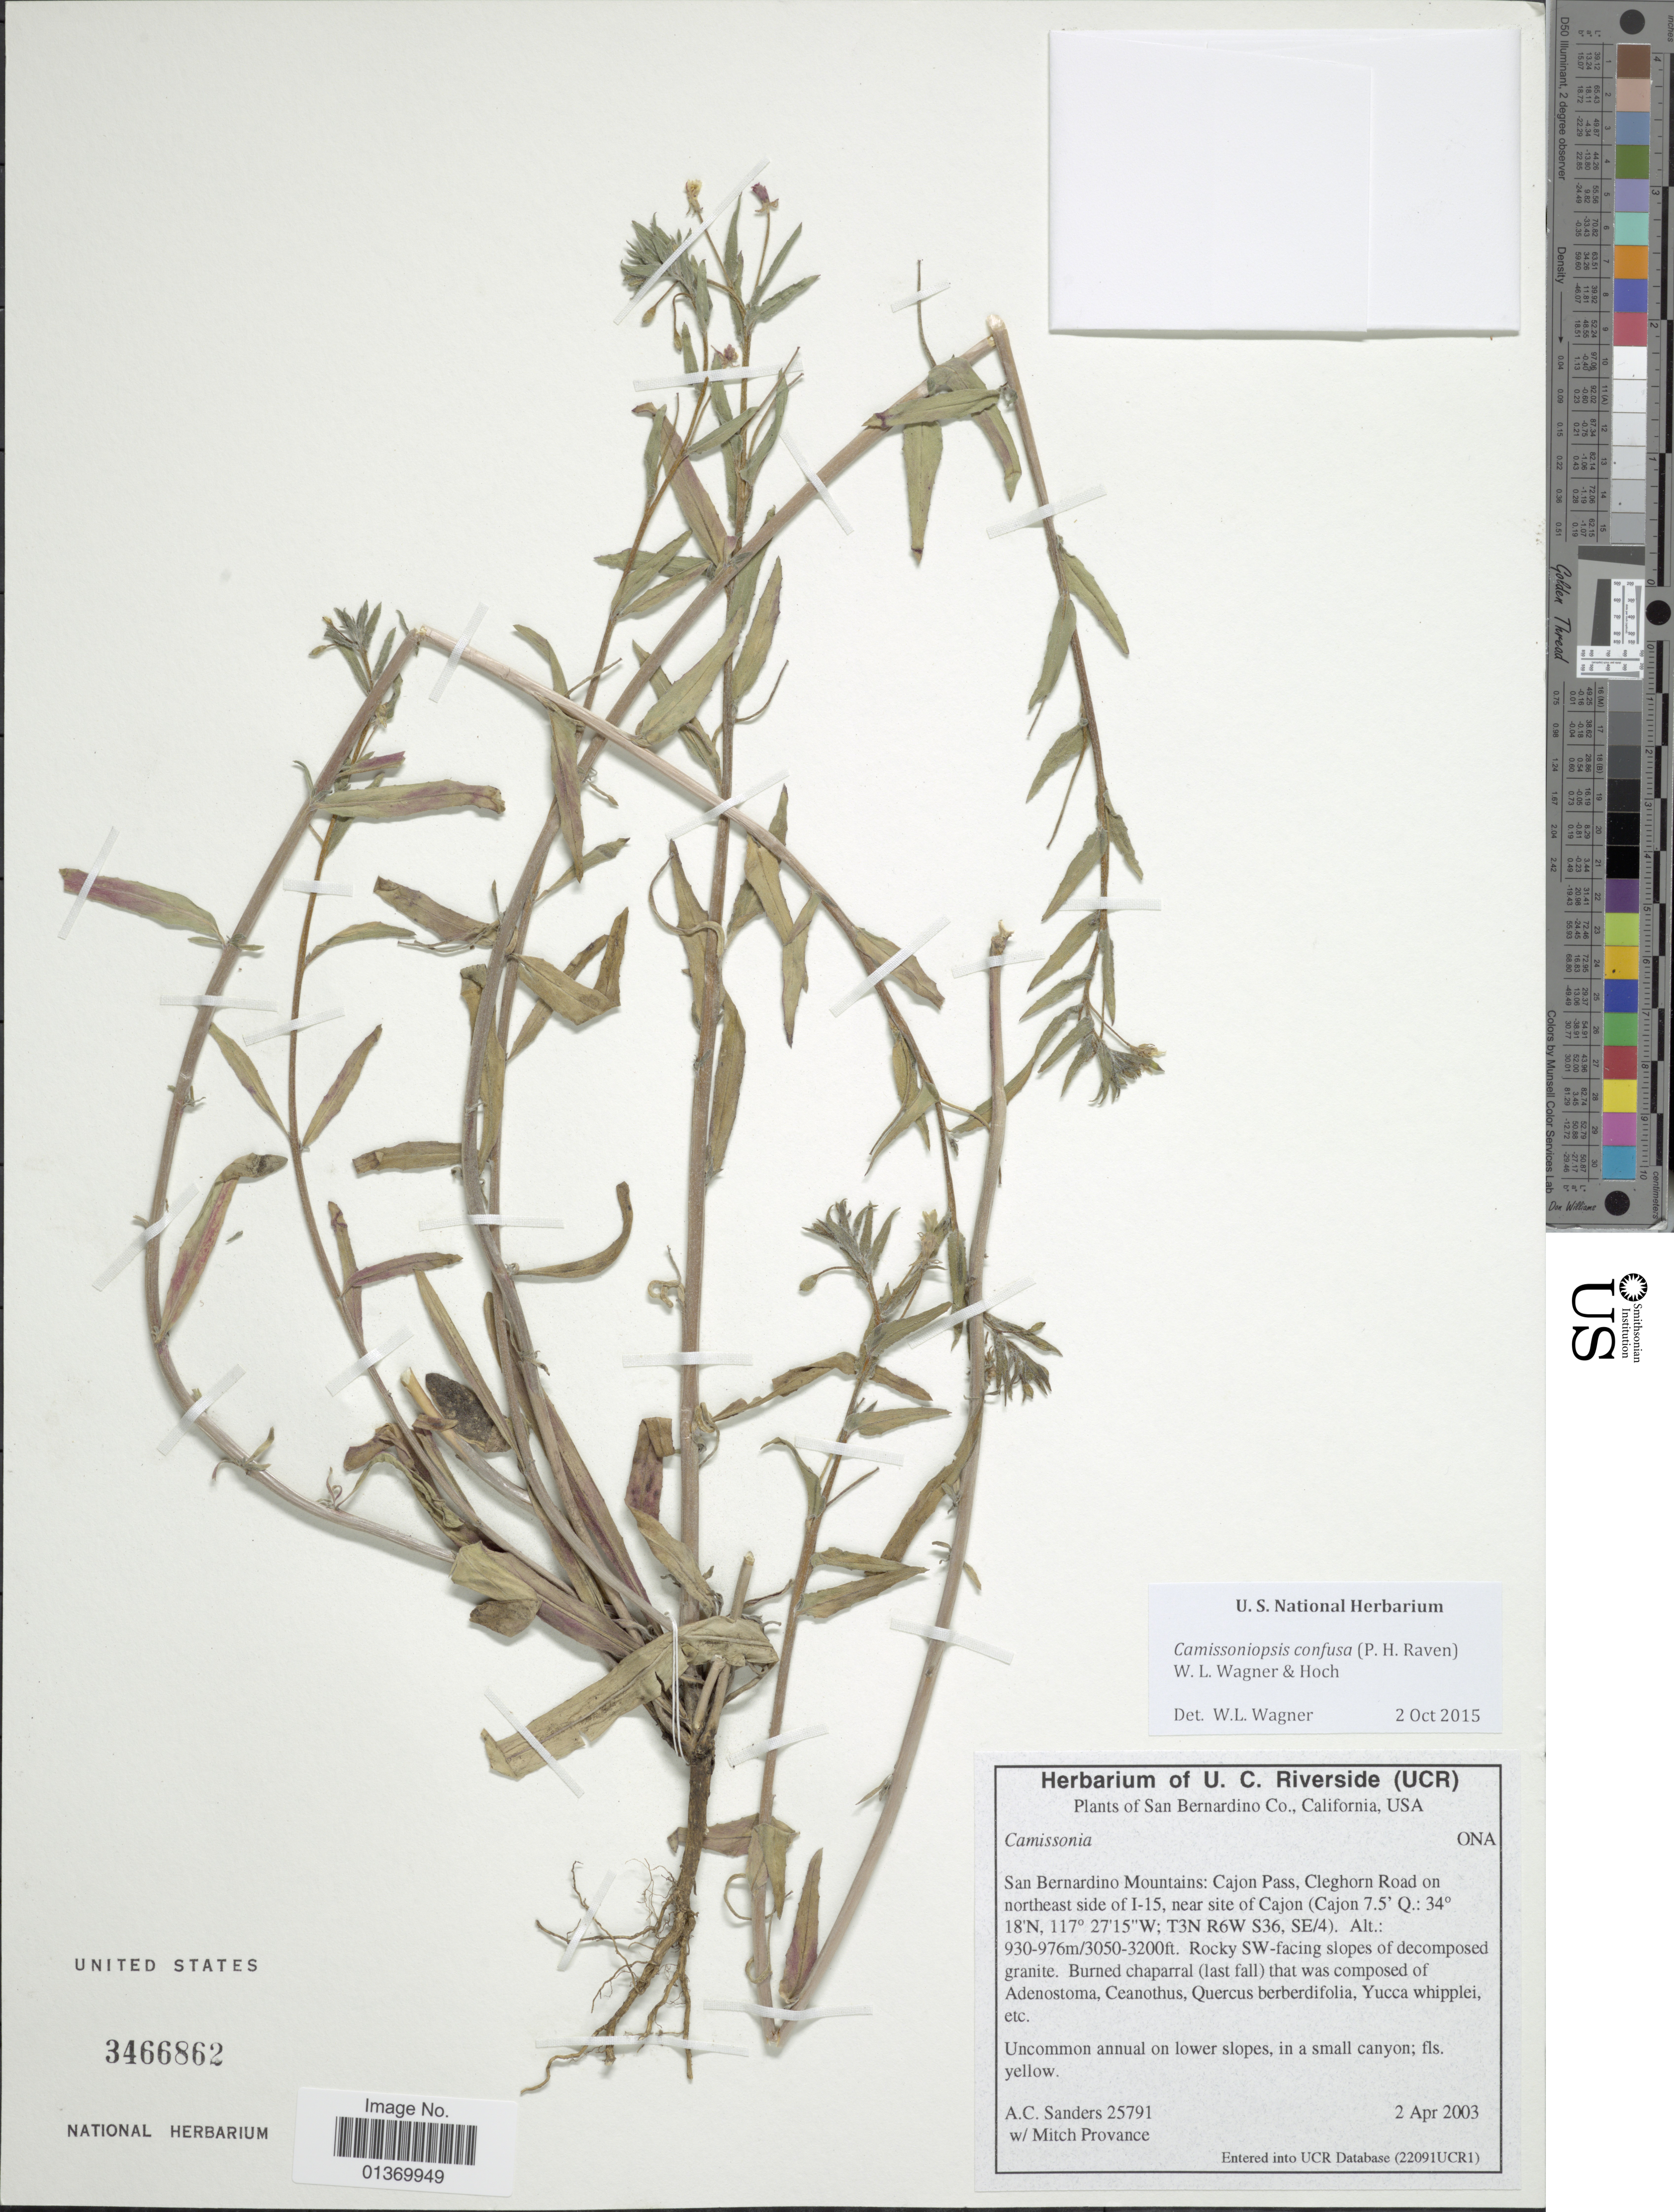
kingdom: Plantae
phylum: Tracheophyta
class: Magnoliopsida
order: Myrtales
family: Onagraceae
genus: Camissoniopsis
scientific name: Camissoniopsis intermedia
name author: (P.H. Raven) W.L. Wagner & Hoch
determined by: Wagner, W. L., (BOT), Smithsonian Institution - National Museum of Natural History (UNITED STATES)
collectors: A. Sanders & M. Provance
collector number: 25791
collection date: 2003-04-02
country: United States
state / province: California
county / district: San Bernardino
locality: San Bernardino Co., San Bernardino Mountains: Cajon Pass, Cleghorn Road on northeast side of I-15, near site of Cajon (Cajon 7.5' Q: T3N R6W S36, SE/4)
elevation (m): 930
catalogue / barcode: US 3466862